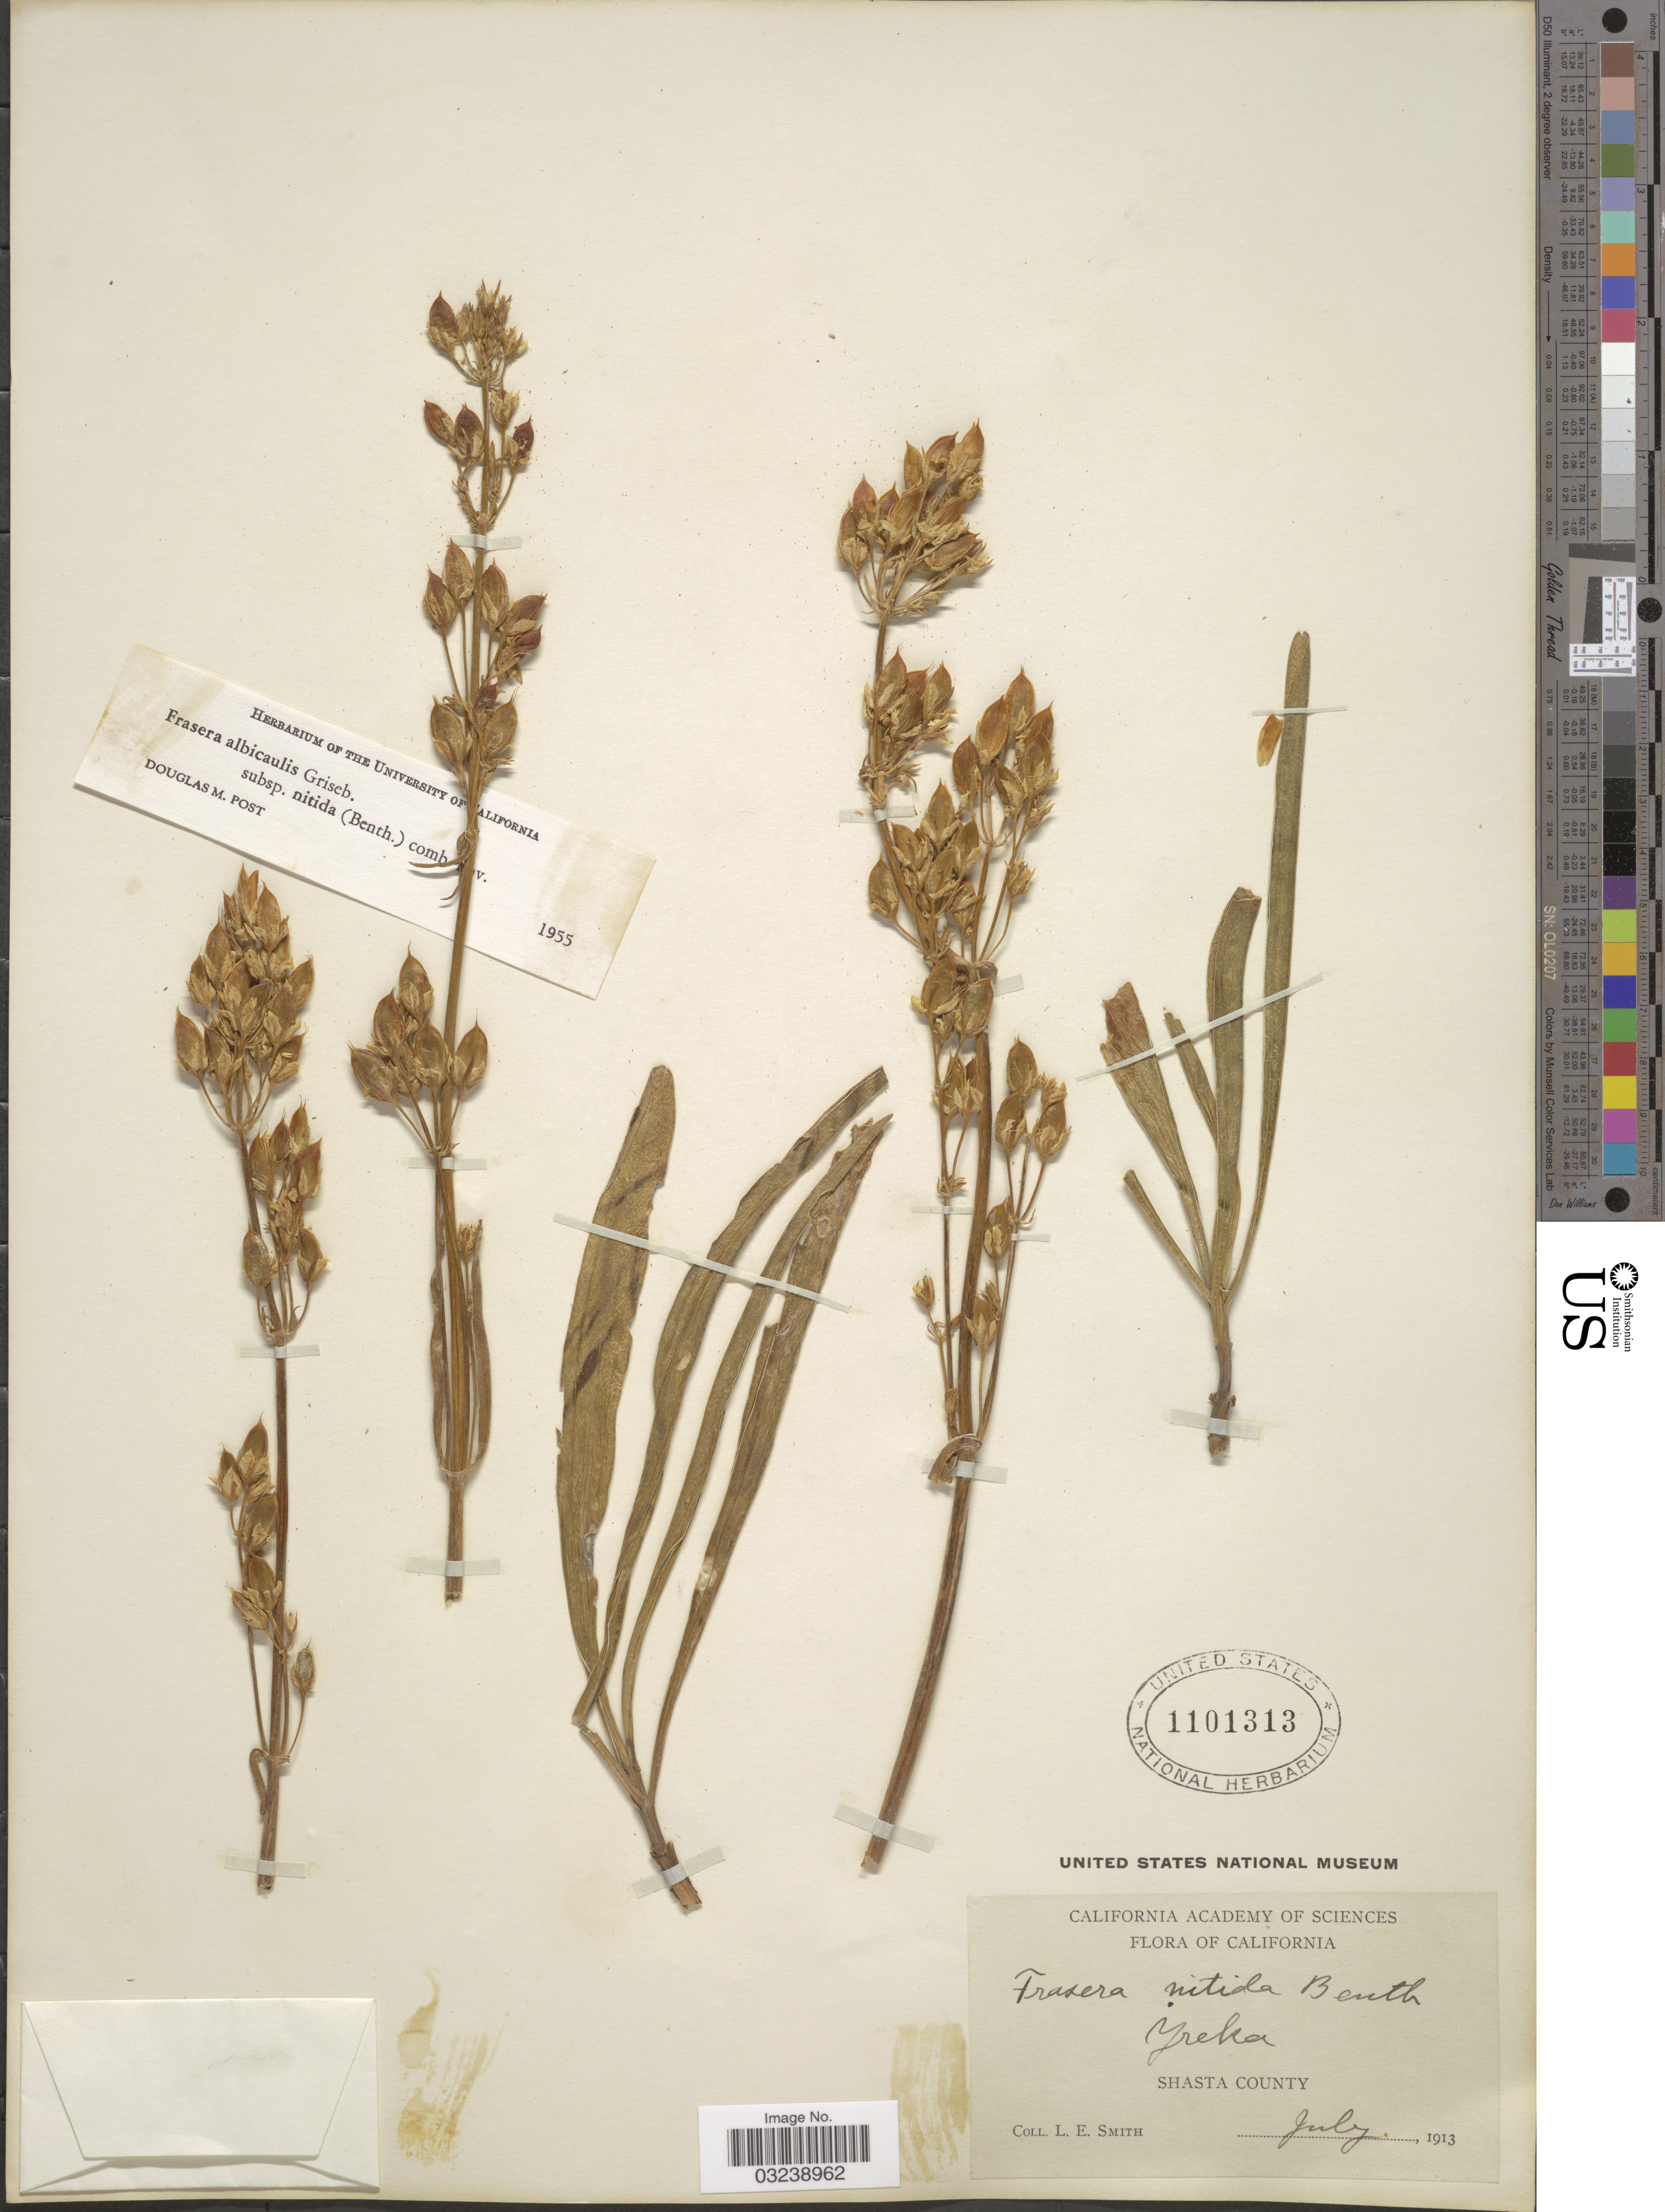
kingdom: Plantae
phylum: Tracheophyta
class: Magnoliopsida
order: Gentianales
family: Gentianaceae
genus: Frasera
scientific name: Frasera albicaulis var. nitida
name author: (Benth.) C.L. Hitchc.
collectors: L. E. Smith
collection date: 1913-07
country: United States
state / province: California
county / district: Shasta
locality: Yreka. Shasta County.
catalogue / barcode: US 1101313